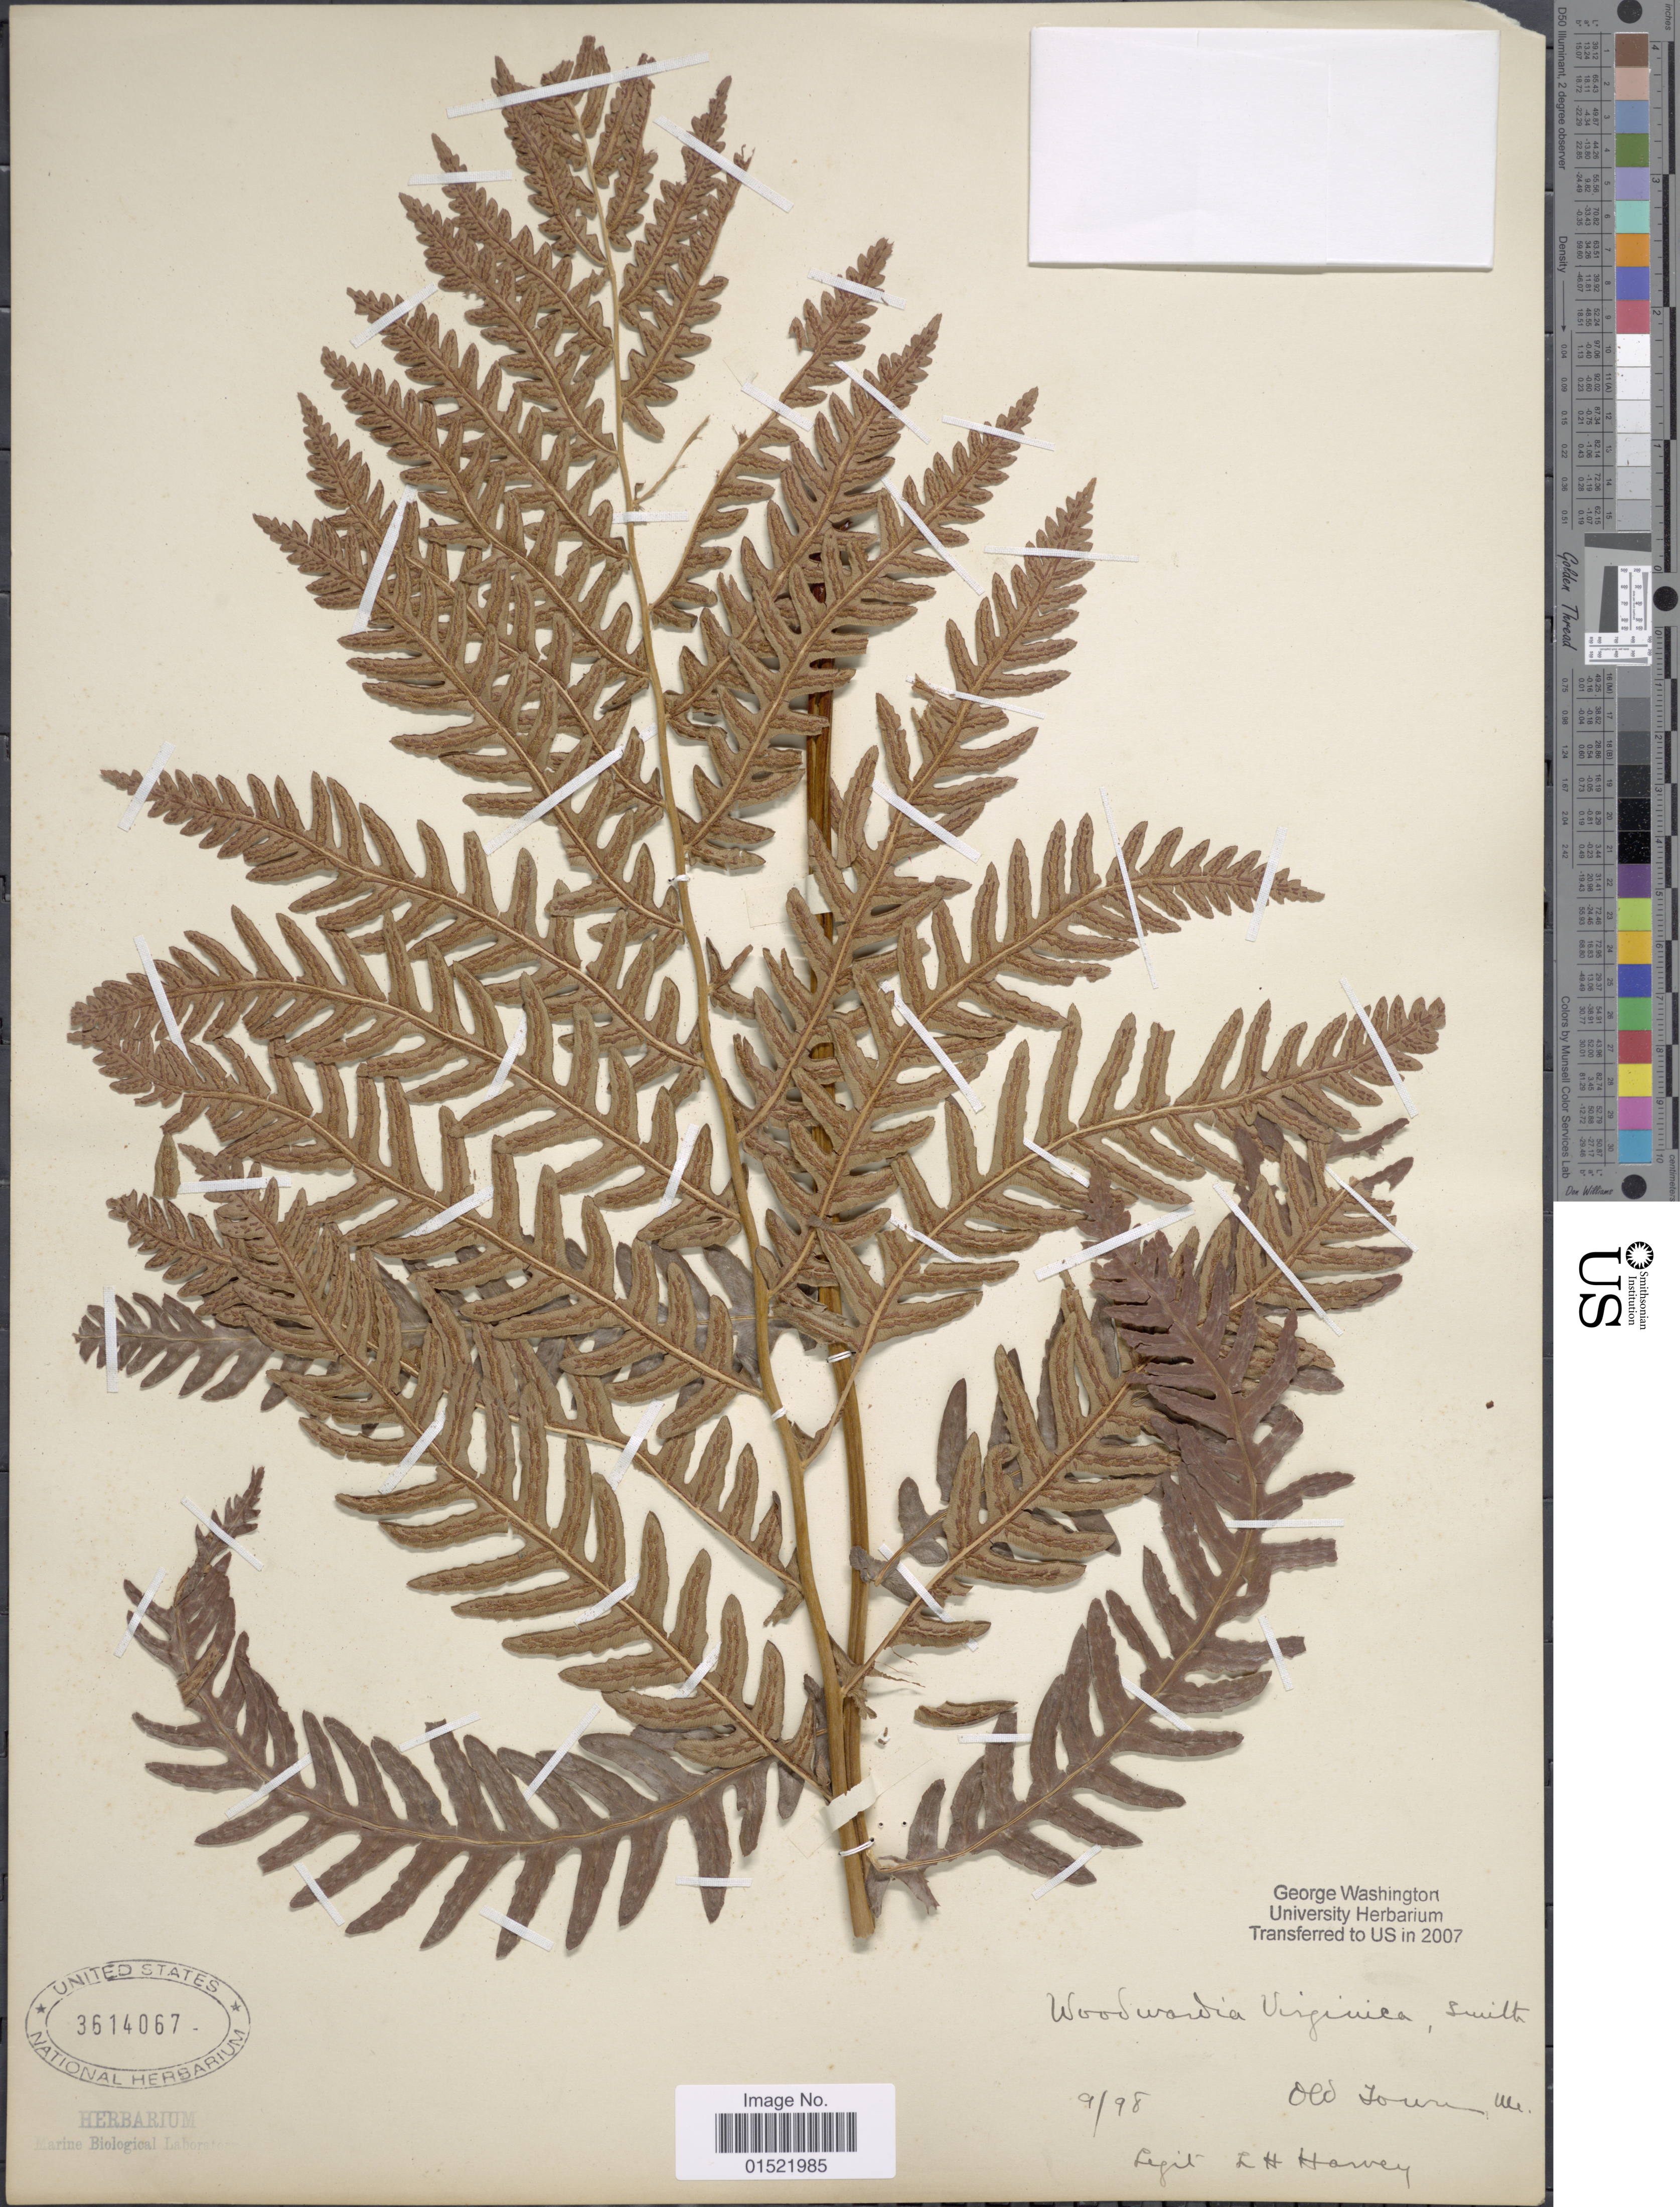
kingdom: Plantae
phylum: Tracheophyta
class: Polypodiopsida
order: Polypodiales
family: Blechnaceae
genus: Woodwardia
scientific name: Woodwardia virginica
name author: (L.) R.M. Sm.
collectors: L. H. Harvey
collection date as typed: Transcribed d/m/y: /9/98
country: United States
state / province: Maine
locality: Old Town, Me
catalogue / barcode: US 3614067